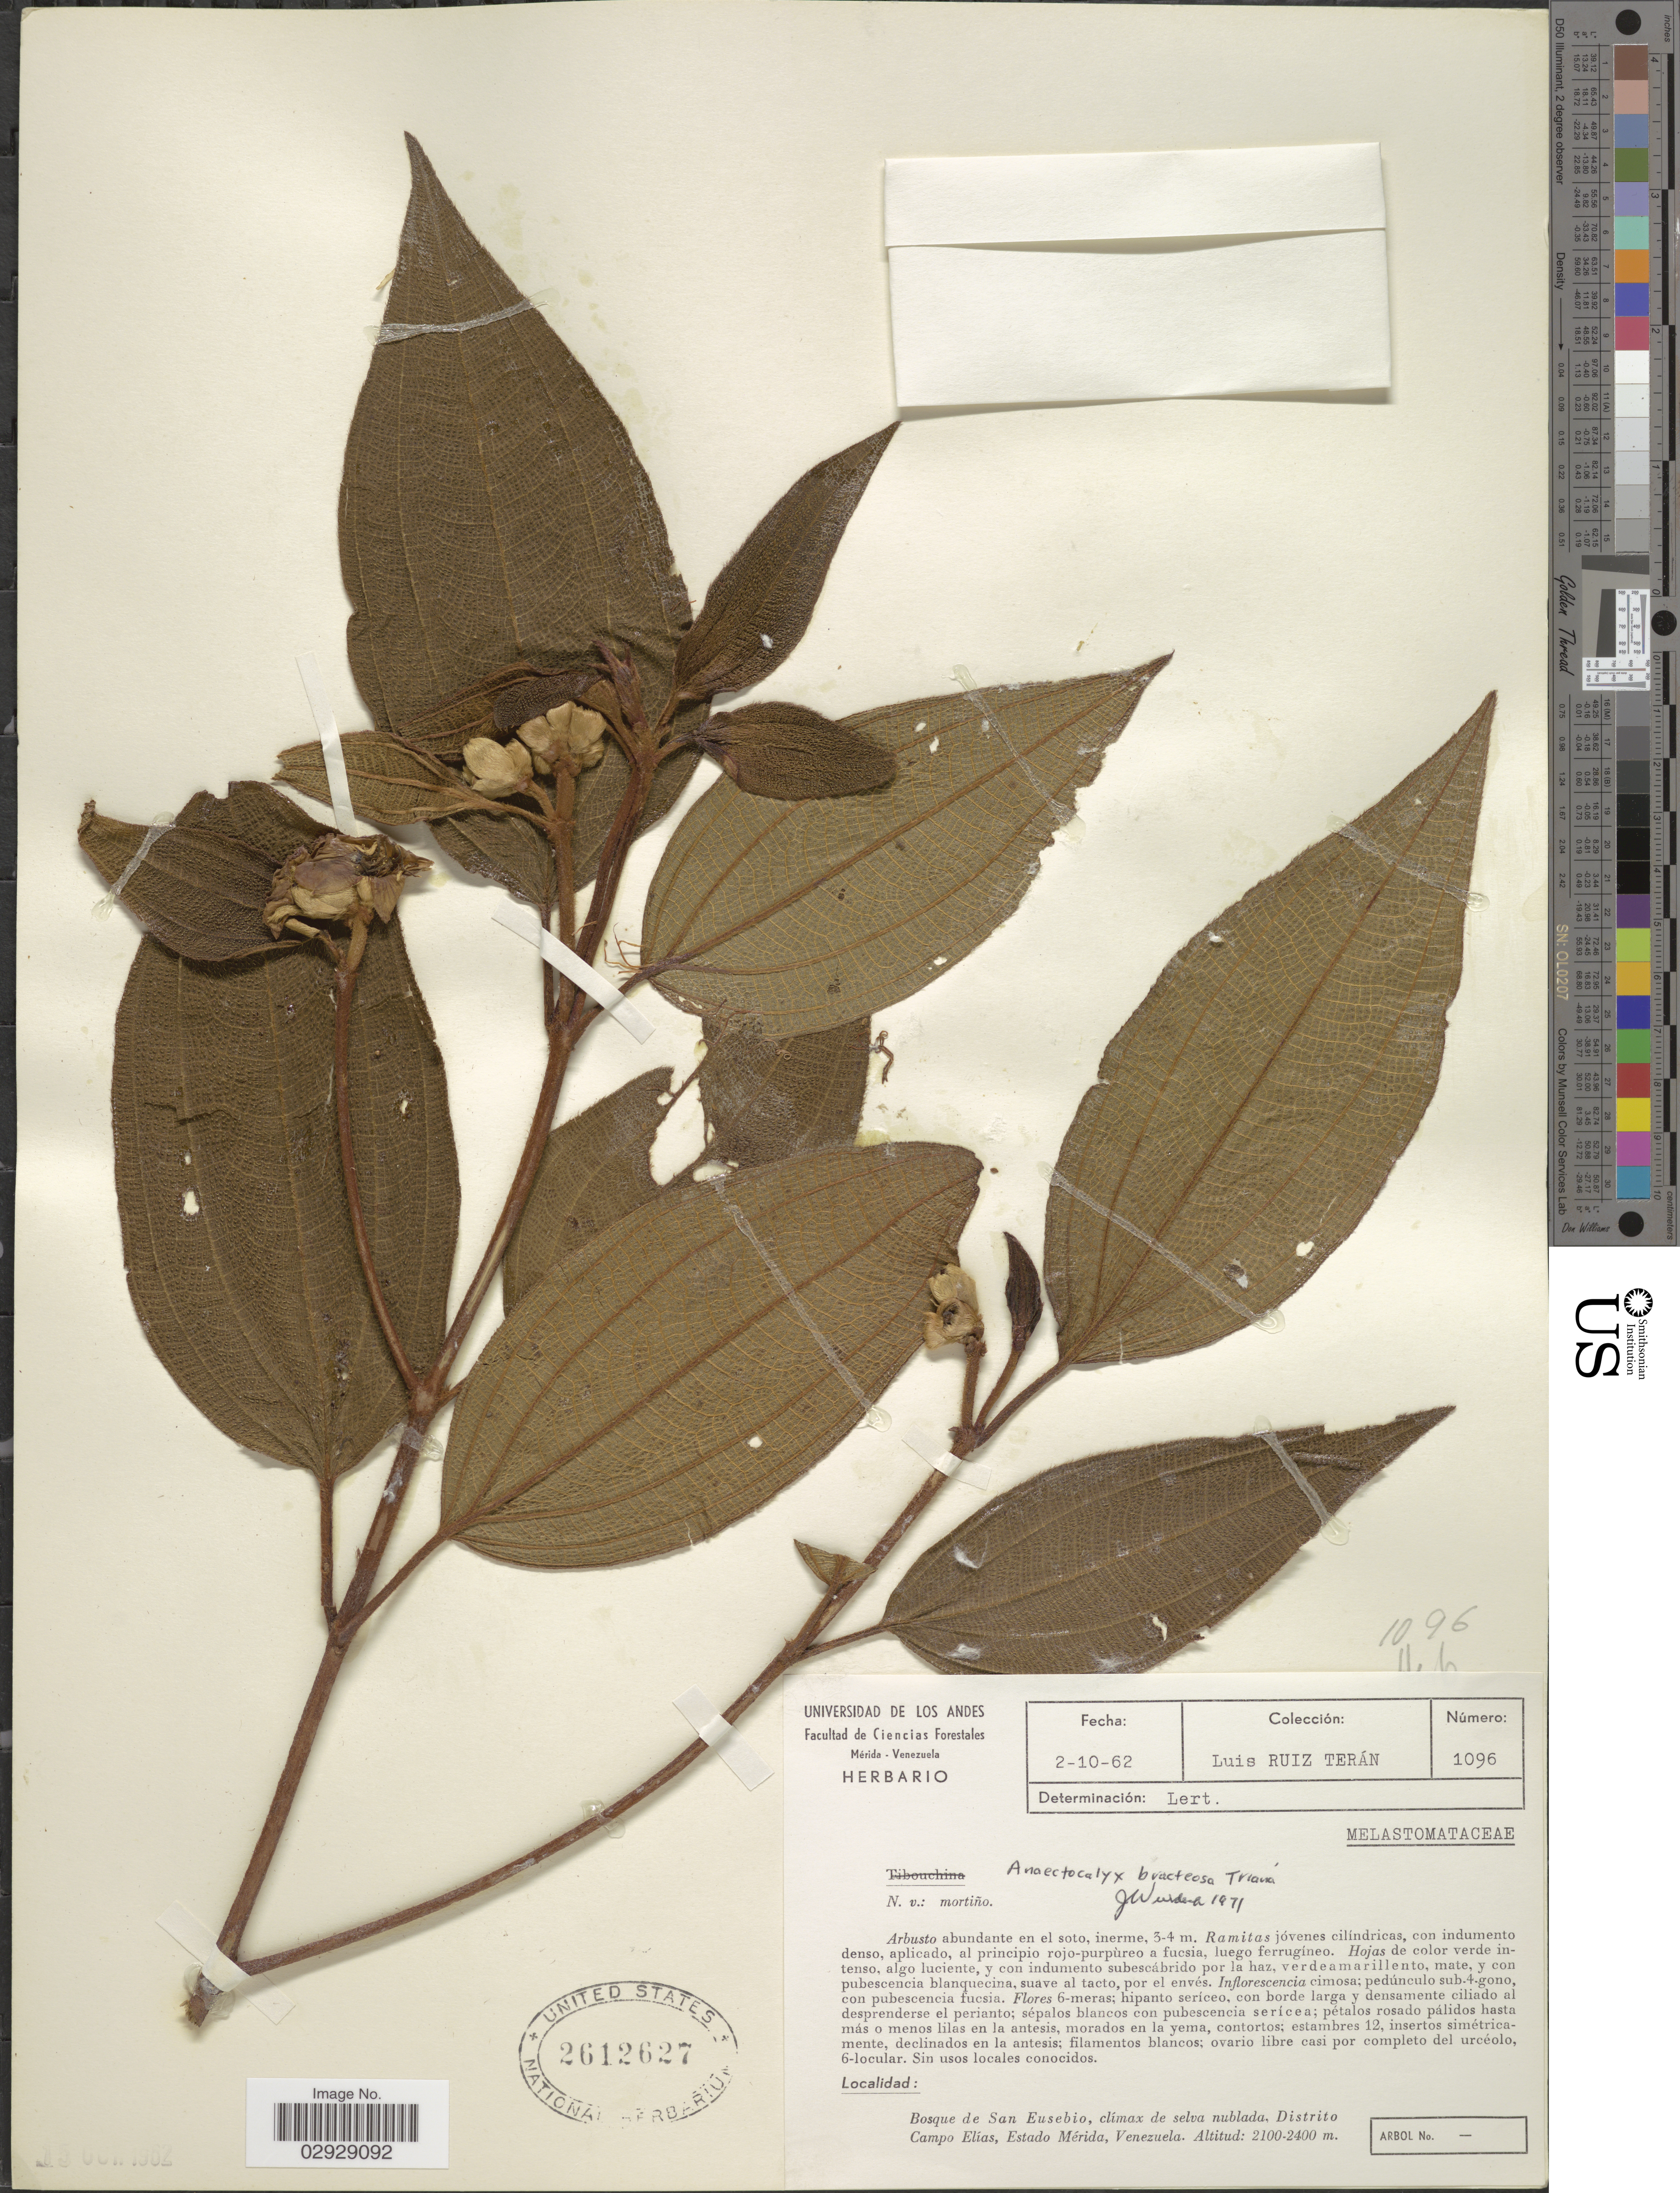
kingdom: Plantae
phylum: Tracheophyta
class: Magnoliopsida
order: Myrtales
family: Melastomataceae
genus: Anaectocalyx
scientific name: Anaectocalyx bracteosa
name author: (Naudin) Triana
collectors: L. Teran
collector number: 1096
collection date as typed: Transcribed d/m/y: 2/10/62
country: Venezuela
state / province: Mérida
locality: Bosque de San Eusebio, clímax de selva nublada, Distrito Campo Elías.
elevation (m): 2100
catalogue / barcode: US 2612627